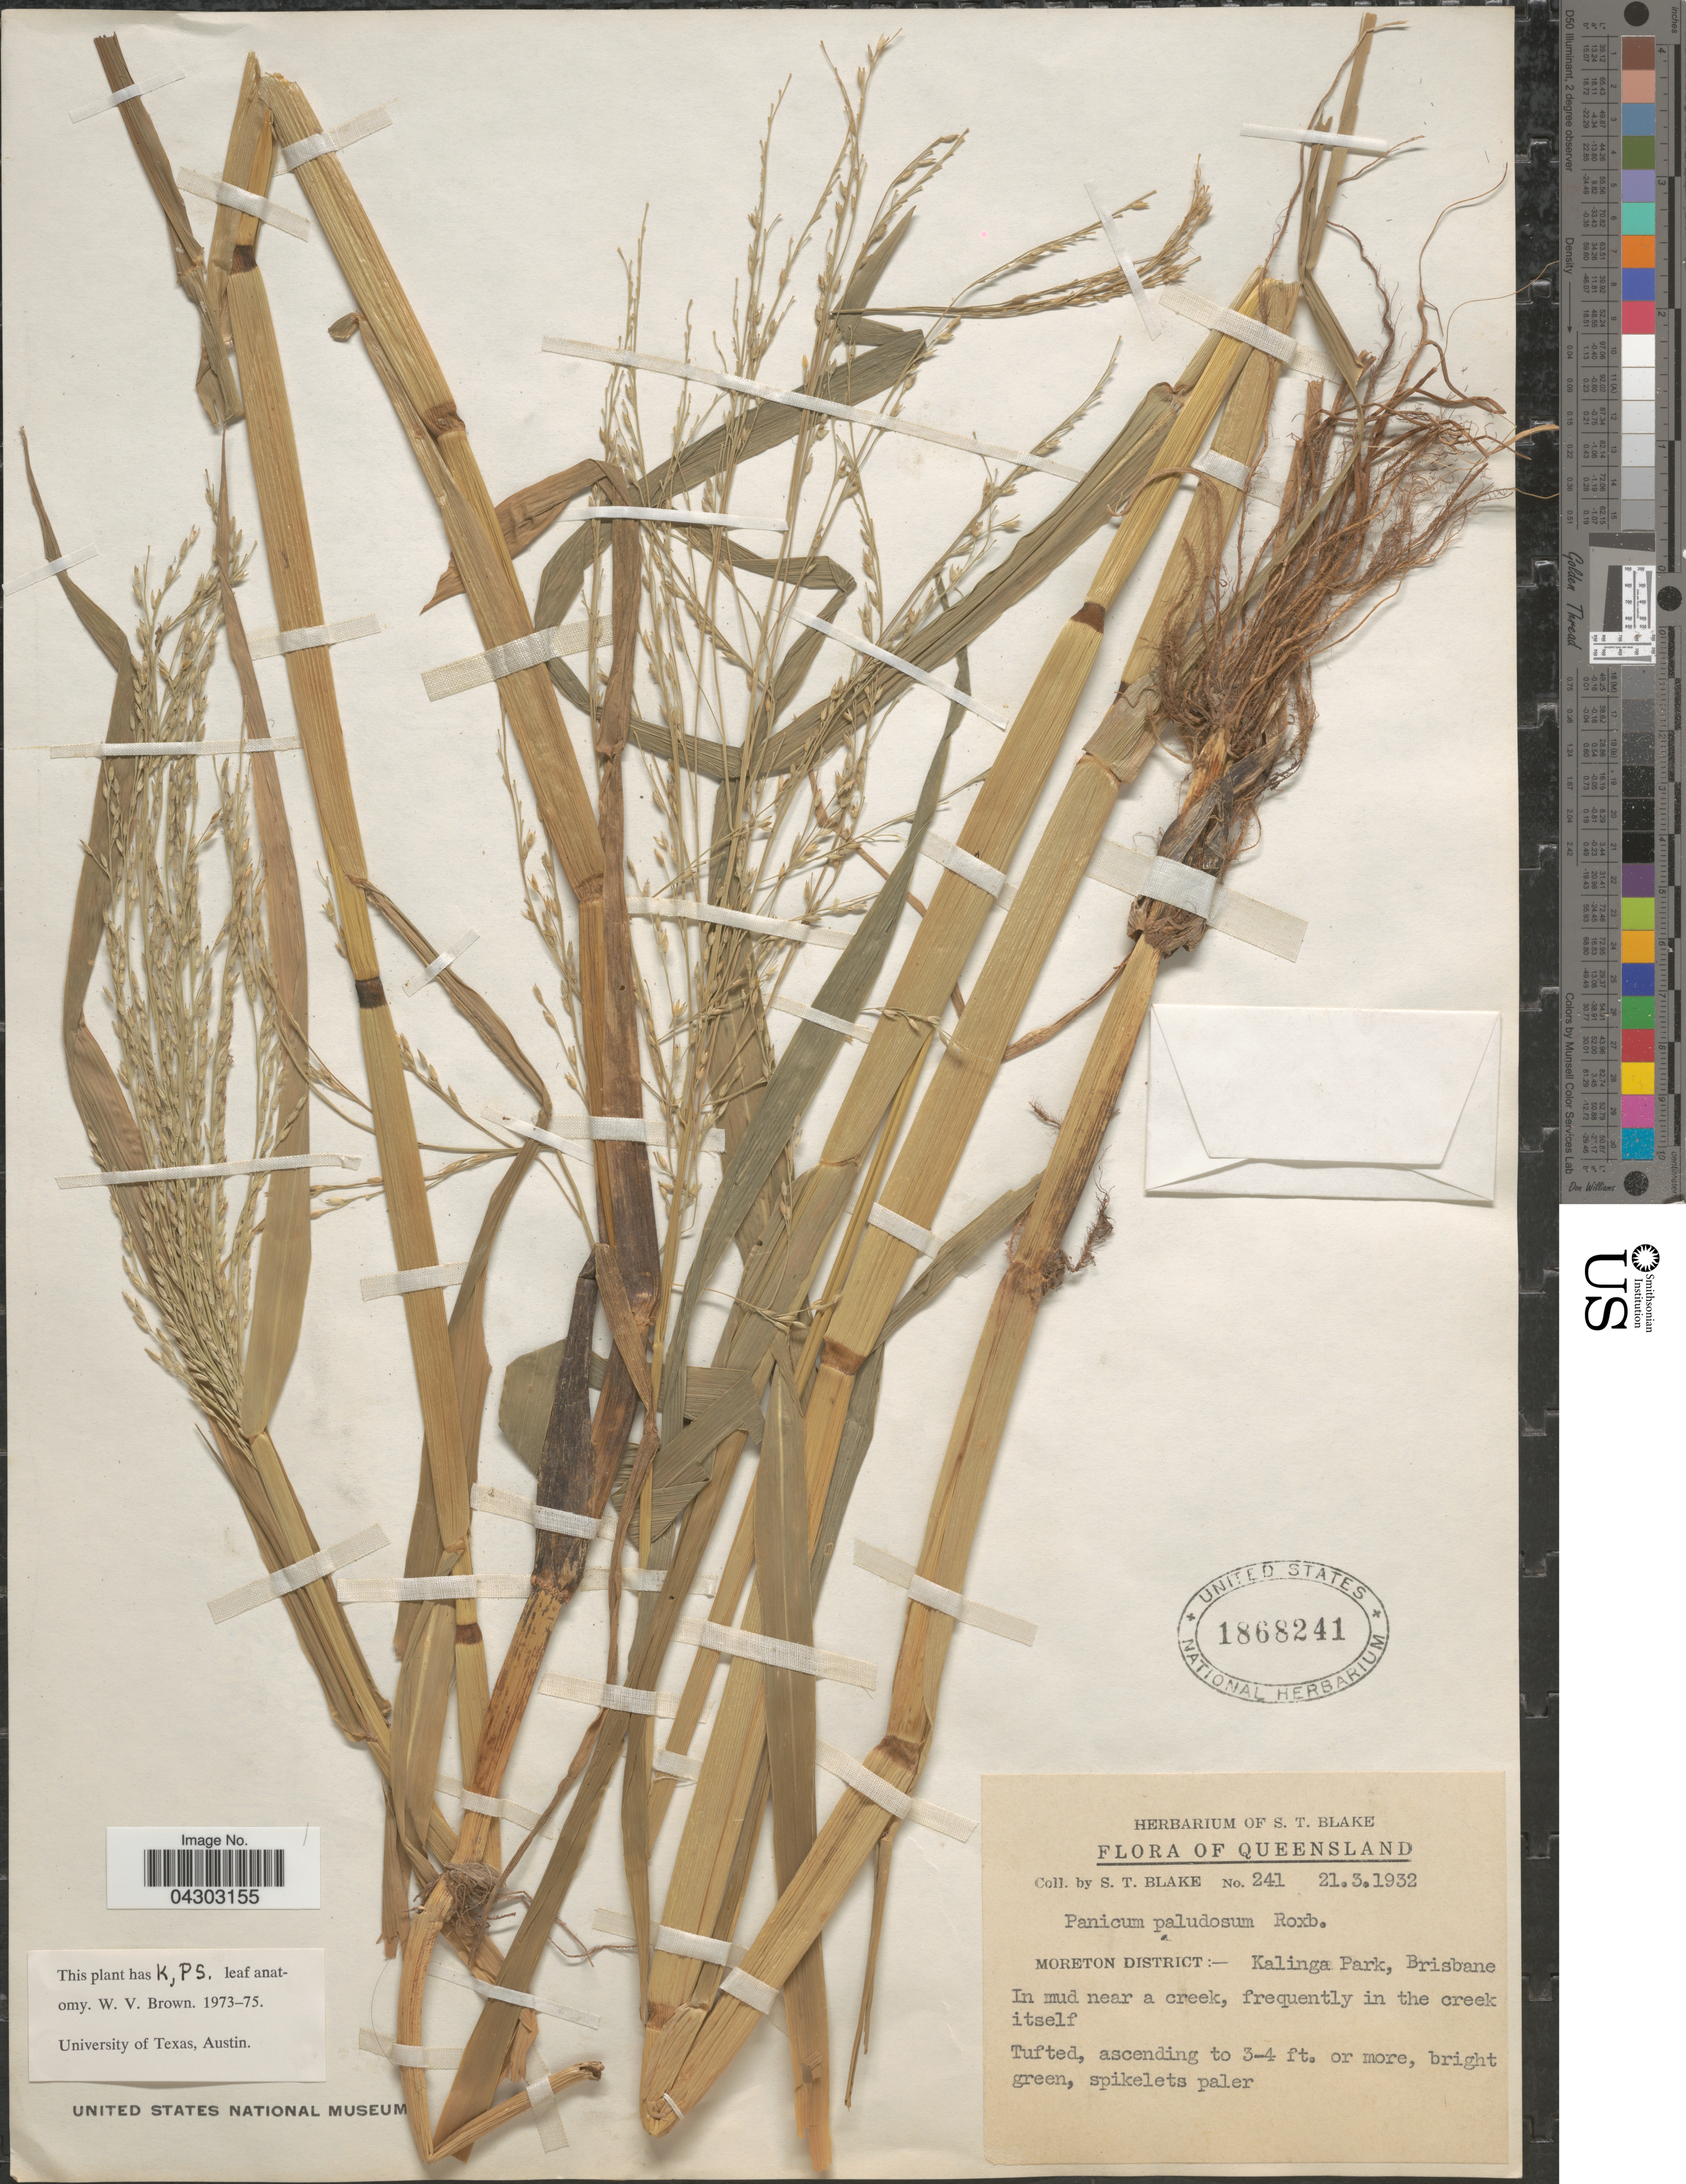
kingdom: Plantae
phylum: Tracheophyta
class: Liliopsida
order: Poales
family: Poaceae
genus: Panicum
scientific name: Panicum paludosum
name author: Roxb.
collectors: S. T. Blake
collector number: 241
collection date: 1932-03-21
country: Australia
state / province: Queensland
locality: Moreton District:- Kalinga Park, Brisbane.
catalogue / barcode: US 1868241